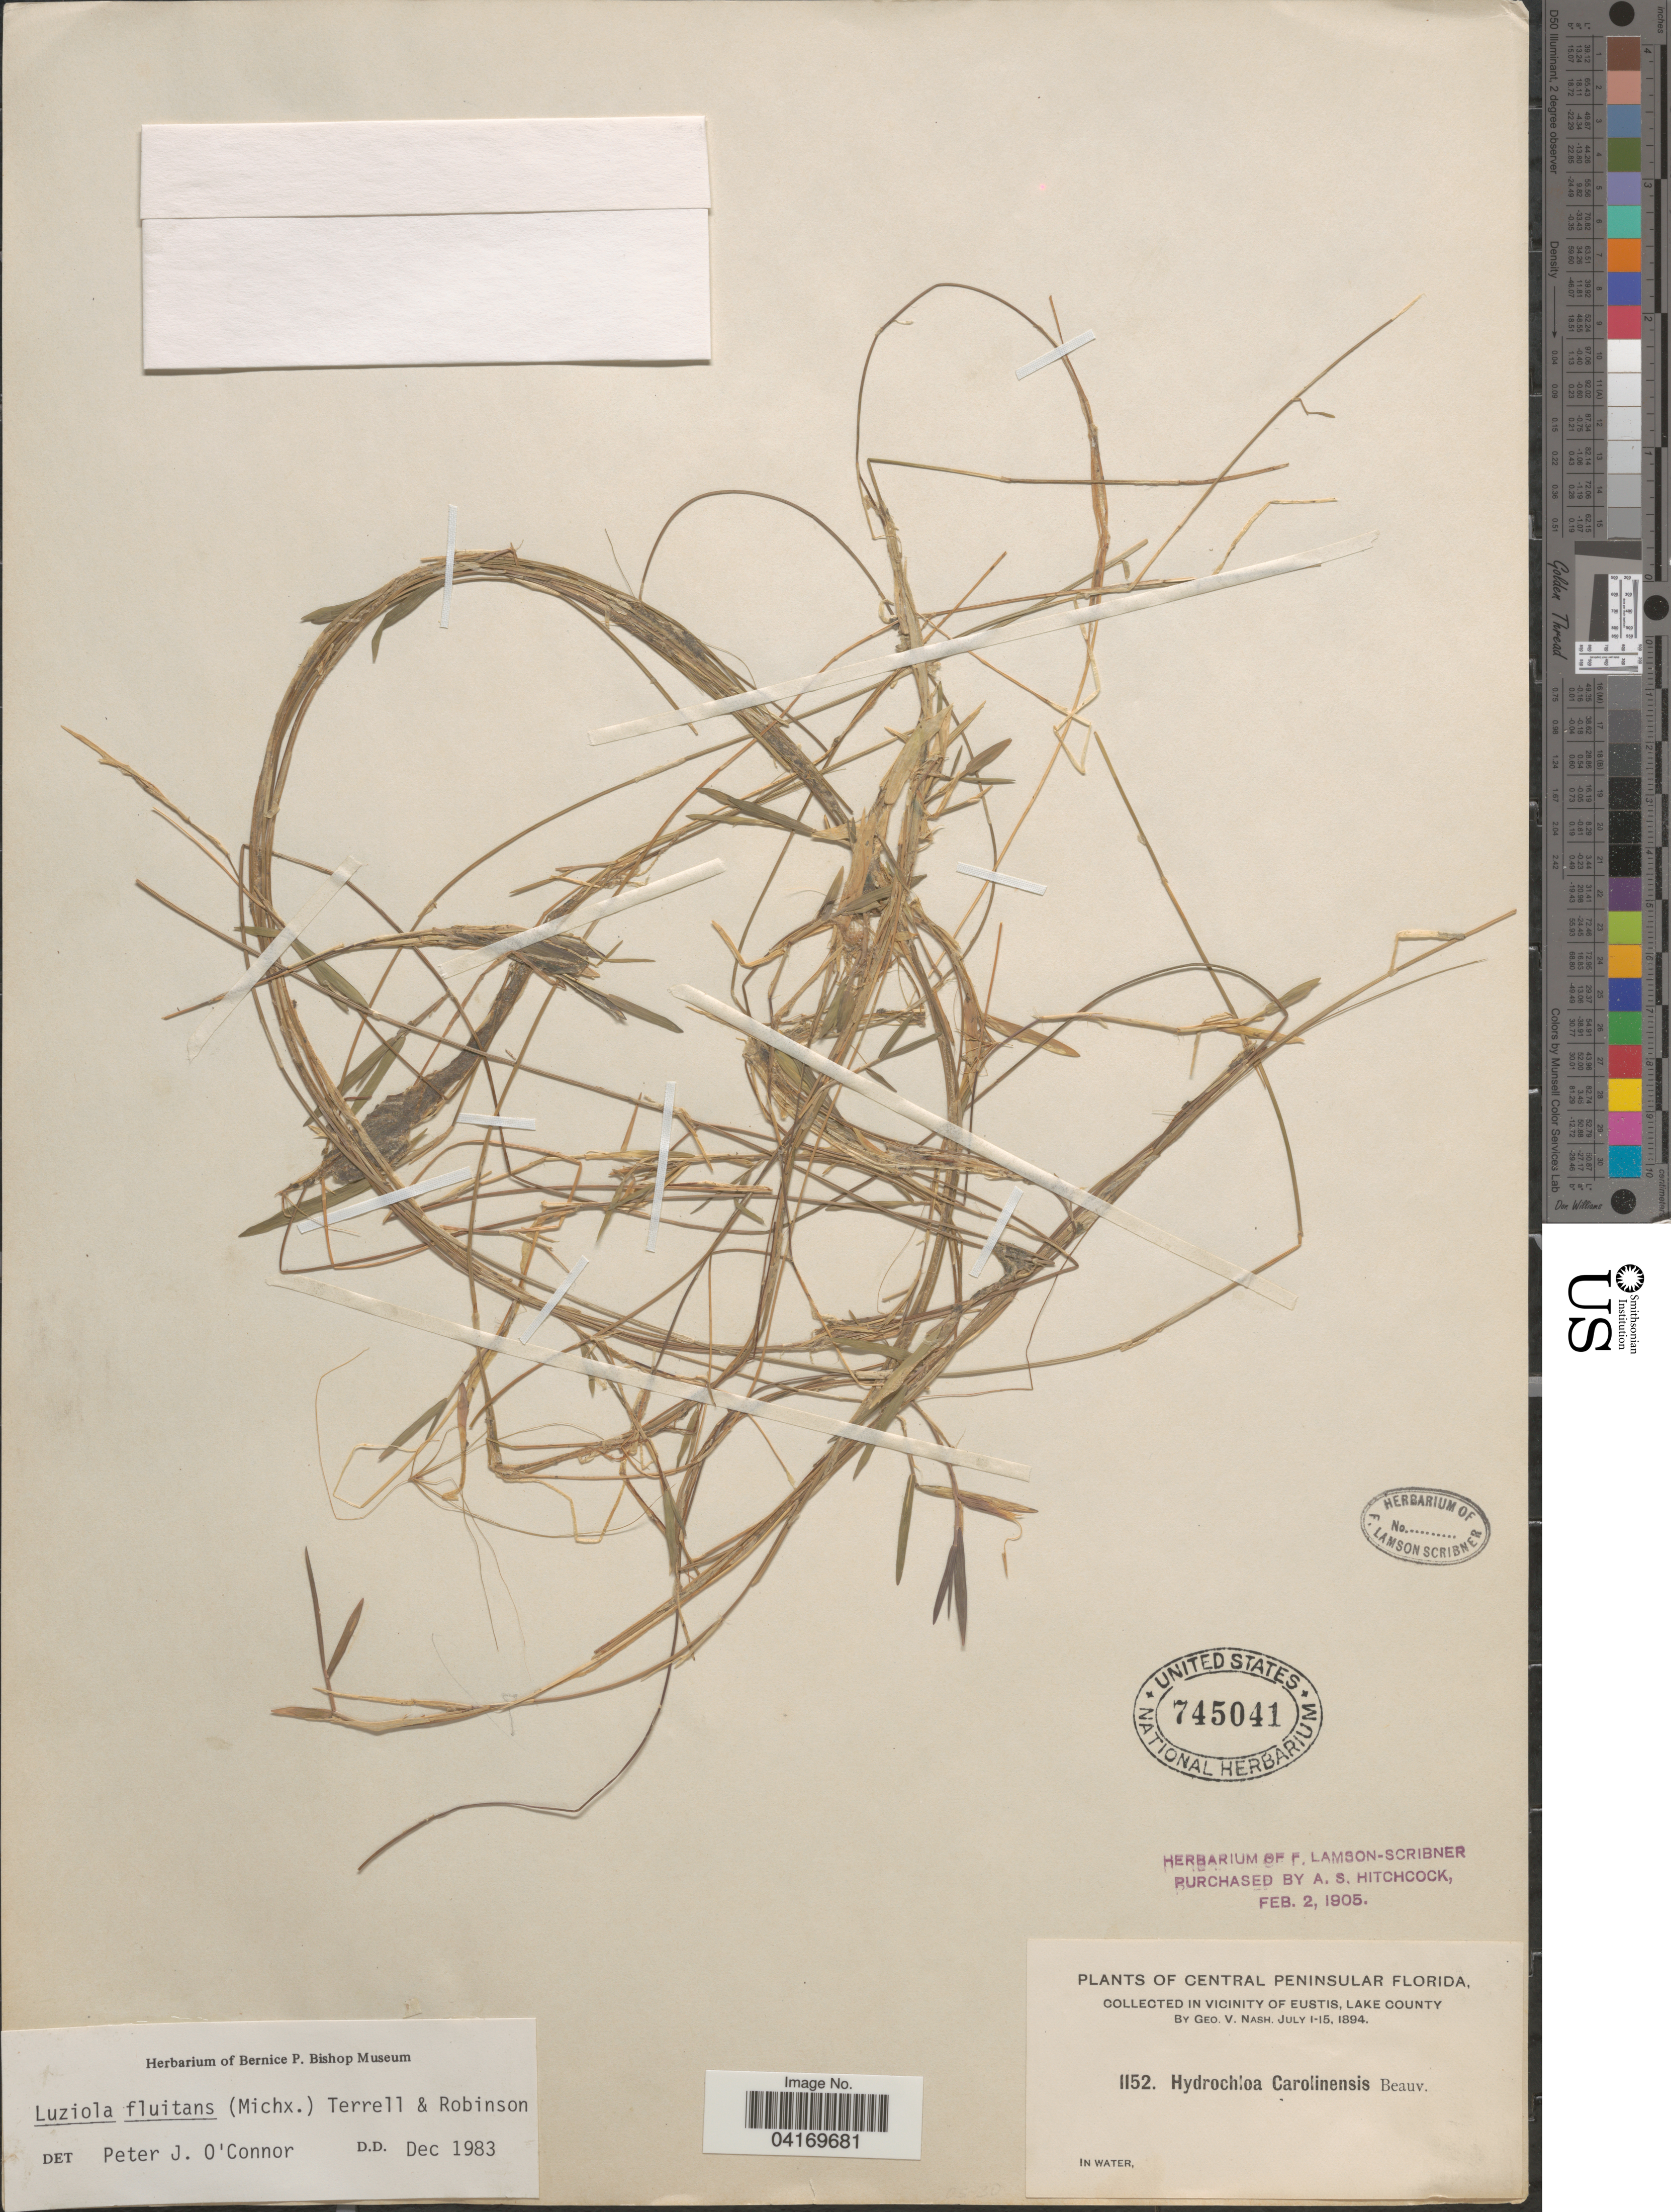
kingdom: Plantae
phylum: Tracheophyta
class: Liliopsida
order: Poales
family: Poaceae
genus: Luziola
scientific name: Luziola fluitans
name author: (Michx.) Terrell & H. Rob.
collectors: G. V. Nash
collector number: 1152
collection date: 1894-07-01/1894-07-15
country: United States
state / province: Florida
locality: Central Peninsular Florida. In vicinity of Eustis, Lake County.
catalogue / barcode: US 745041